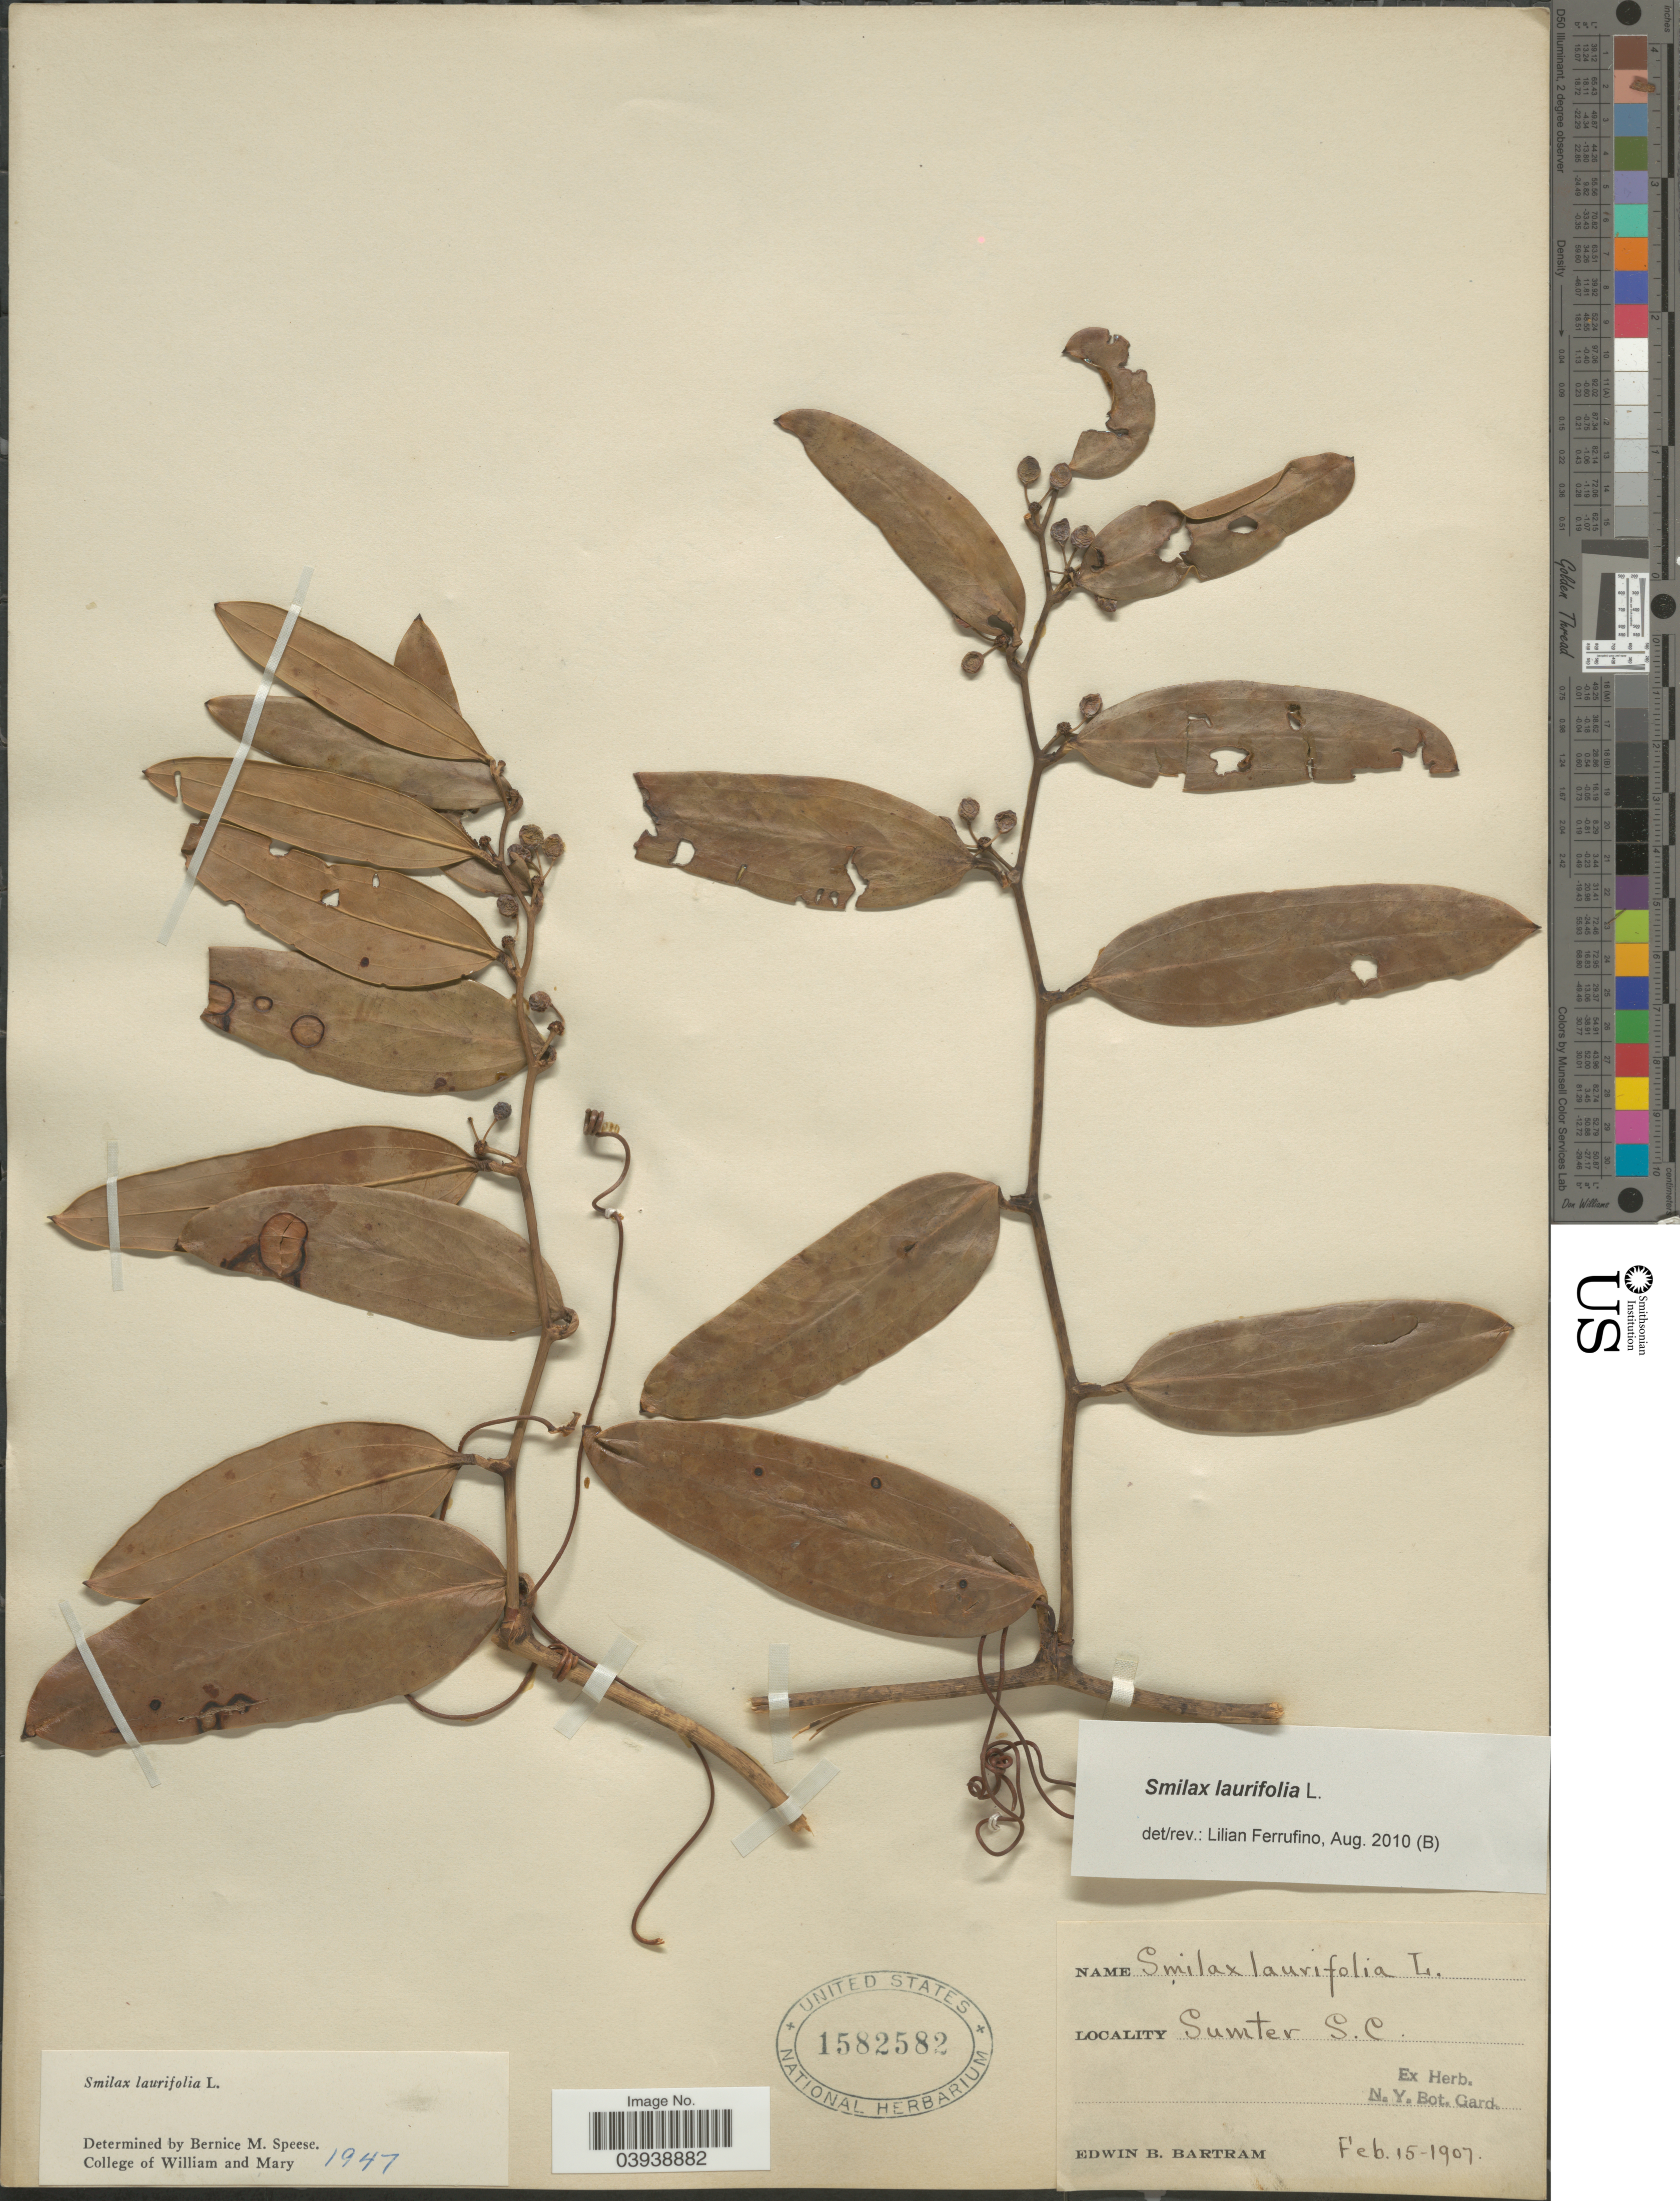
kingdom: Plantae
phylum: Tracheophyta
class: Liliopsida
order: Liliales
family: Smilacaceae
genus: Smilax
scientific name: Smilax laurifolia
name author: L.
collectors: E. B. Bartram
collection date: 1907-02-15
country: United States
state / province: South Carolina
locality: Sumter.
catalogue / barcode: US 1582582